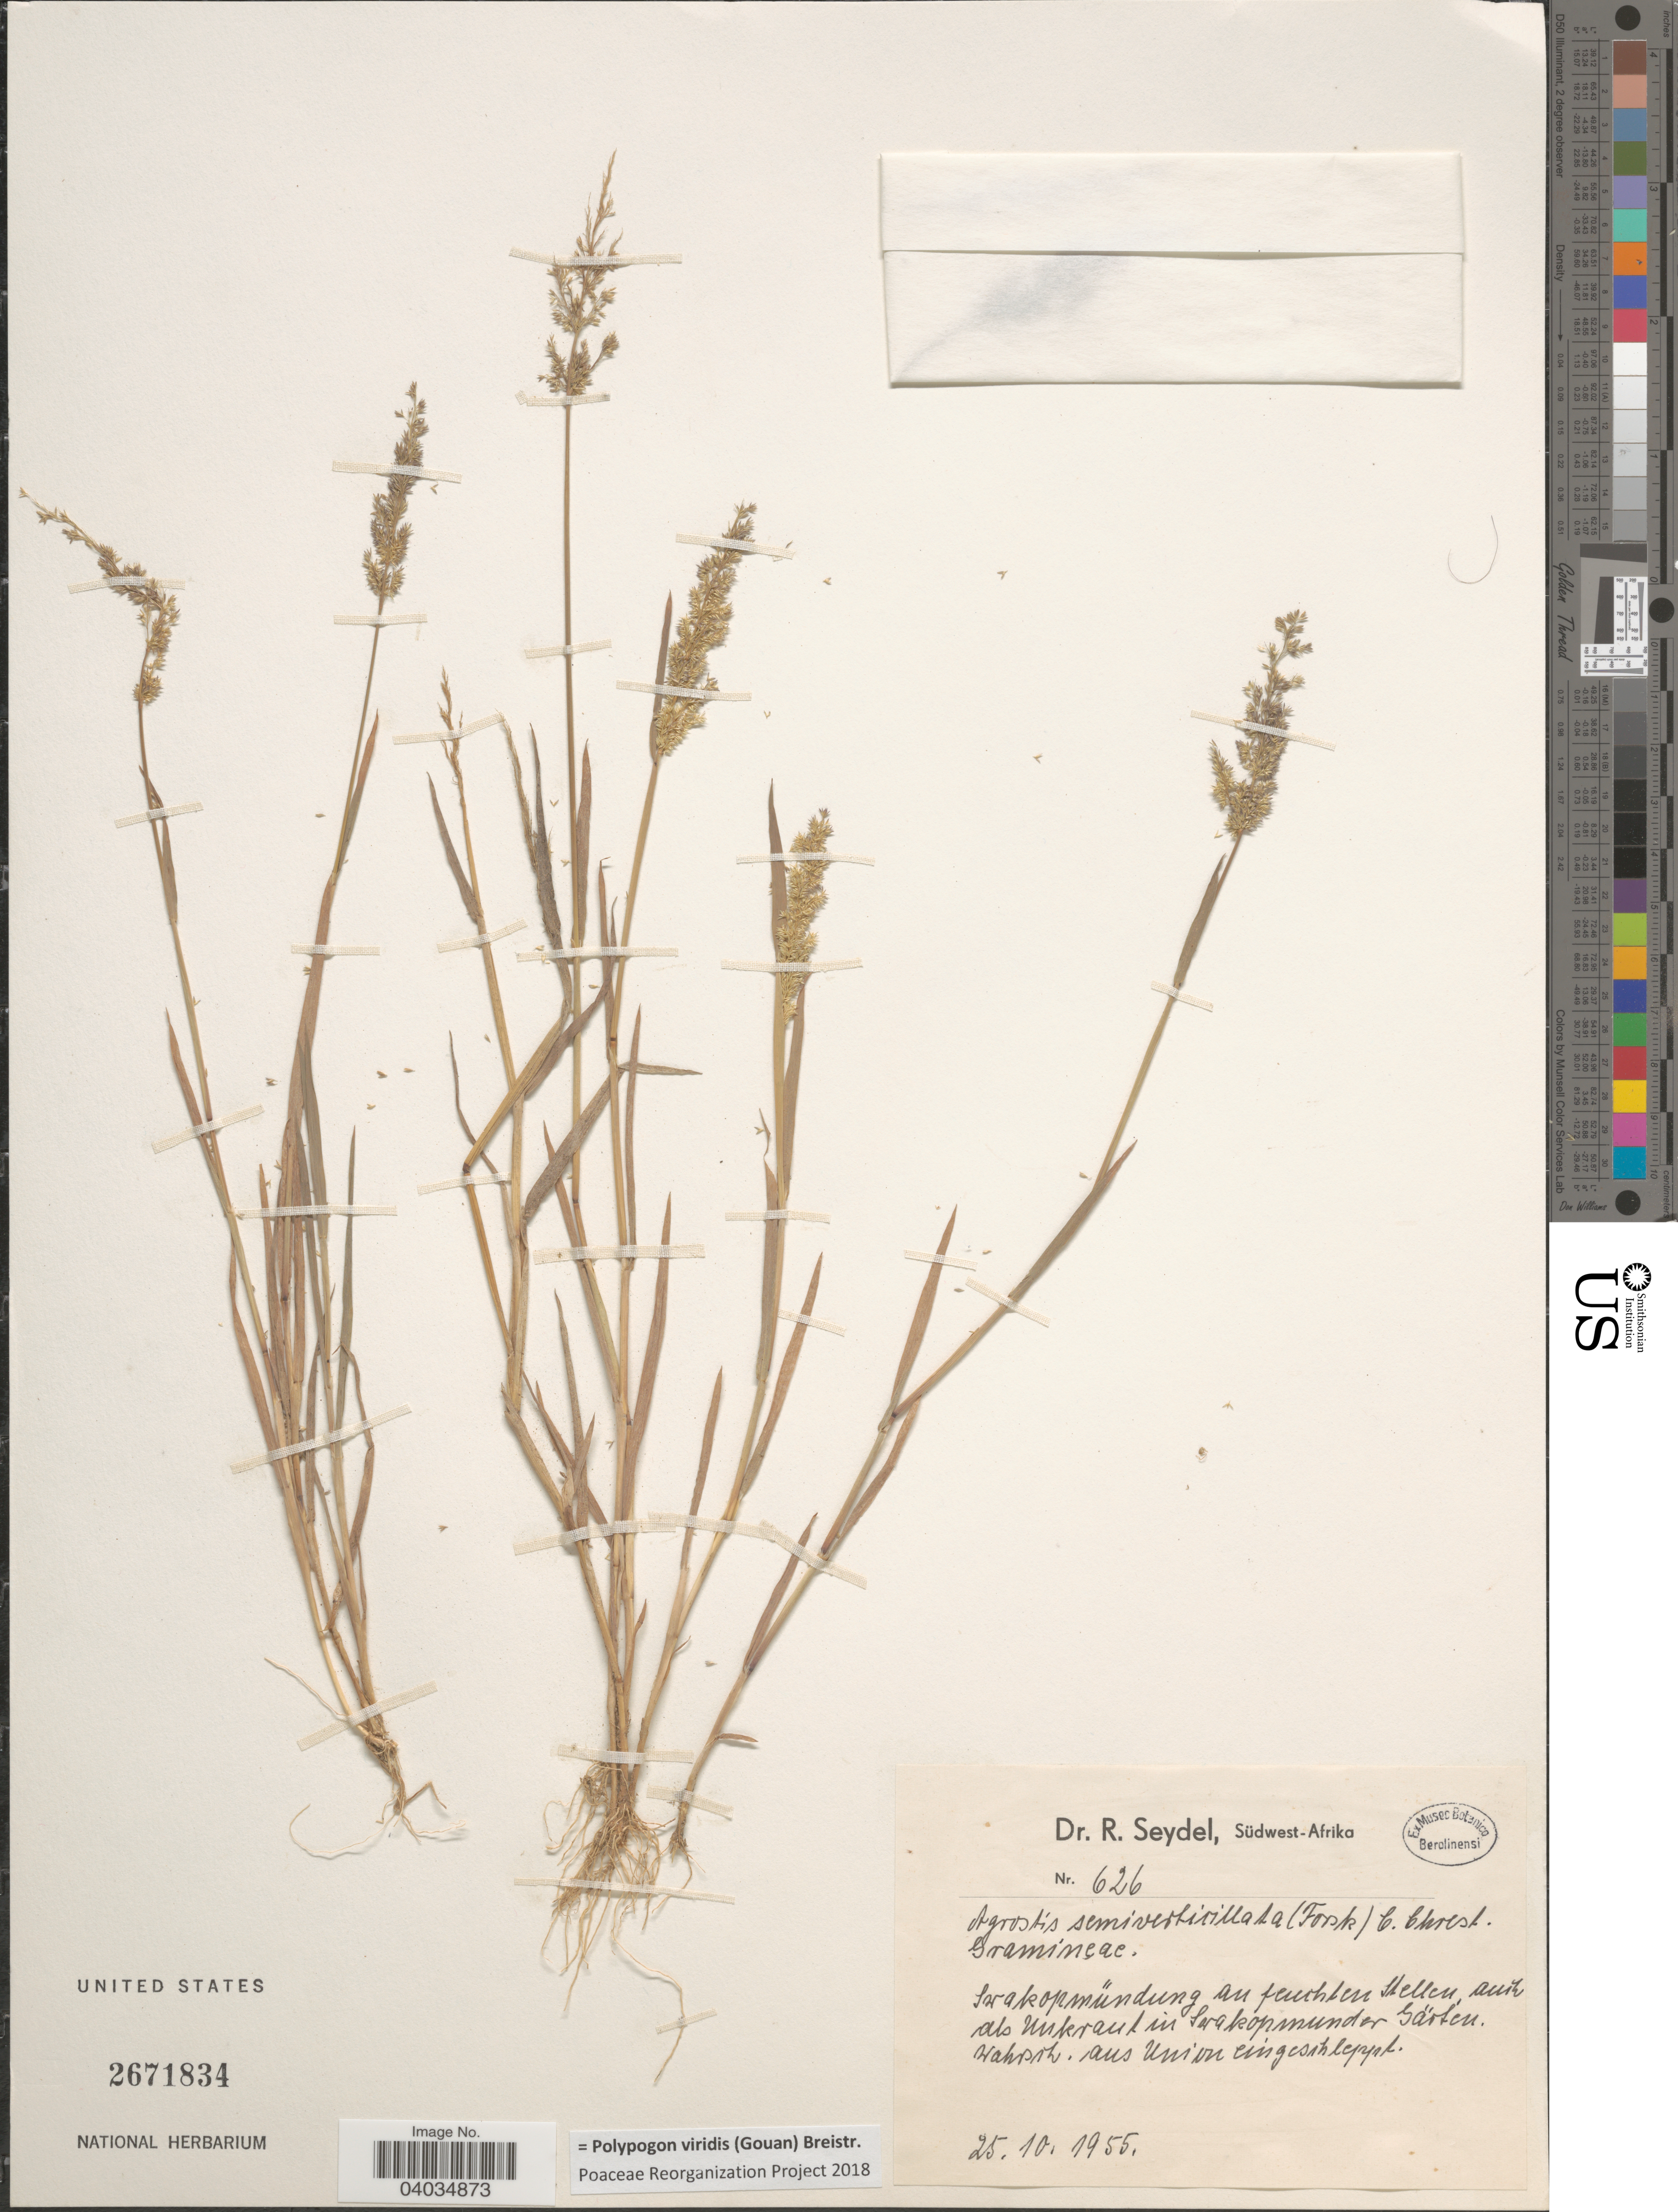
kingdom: Plantae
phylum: Tracheophyta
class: Liliopsida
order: Poales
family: Poaceae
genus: Polypogon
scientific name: Polypogon viridis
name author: (Gouan) Breistroffer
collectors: R. Seydel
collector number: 626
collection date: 1955-10-25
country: Namibia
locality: Südwest-Afrika. Swakopmündung au feuchten Stellen.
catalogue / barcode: US 2671834